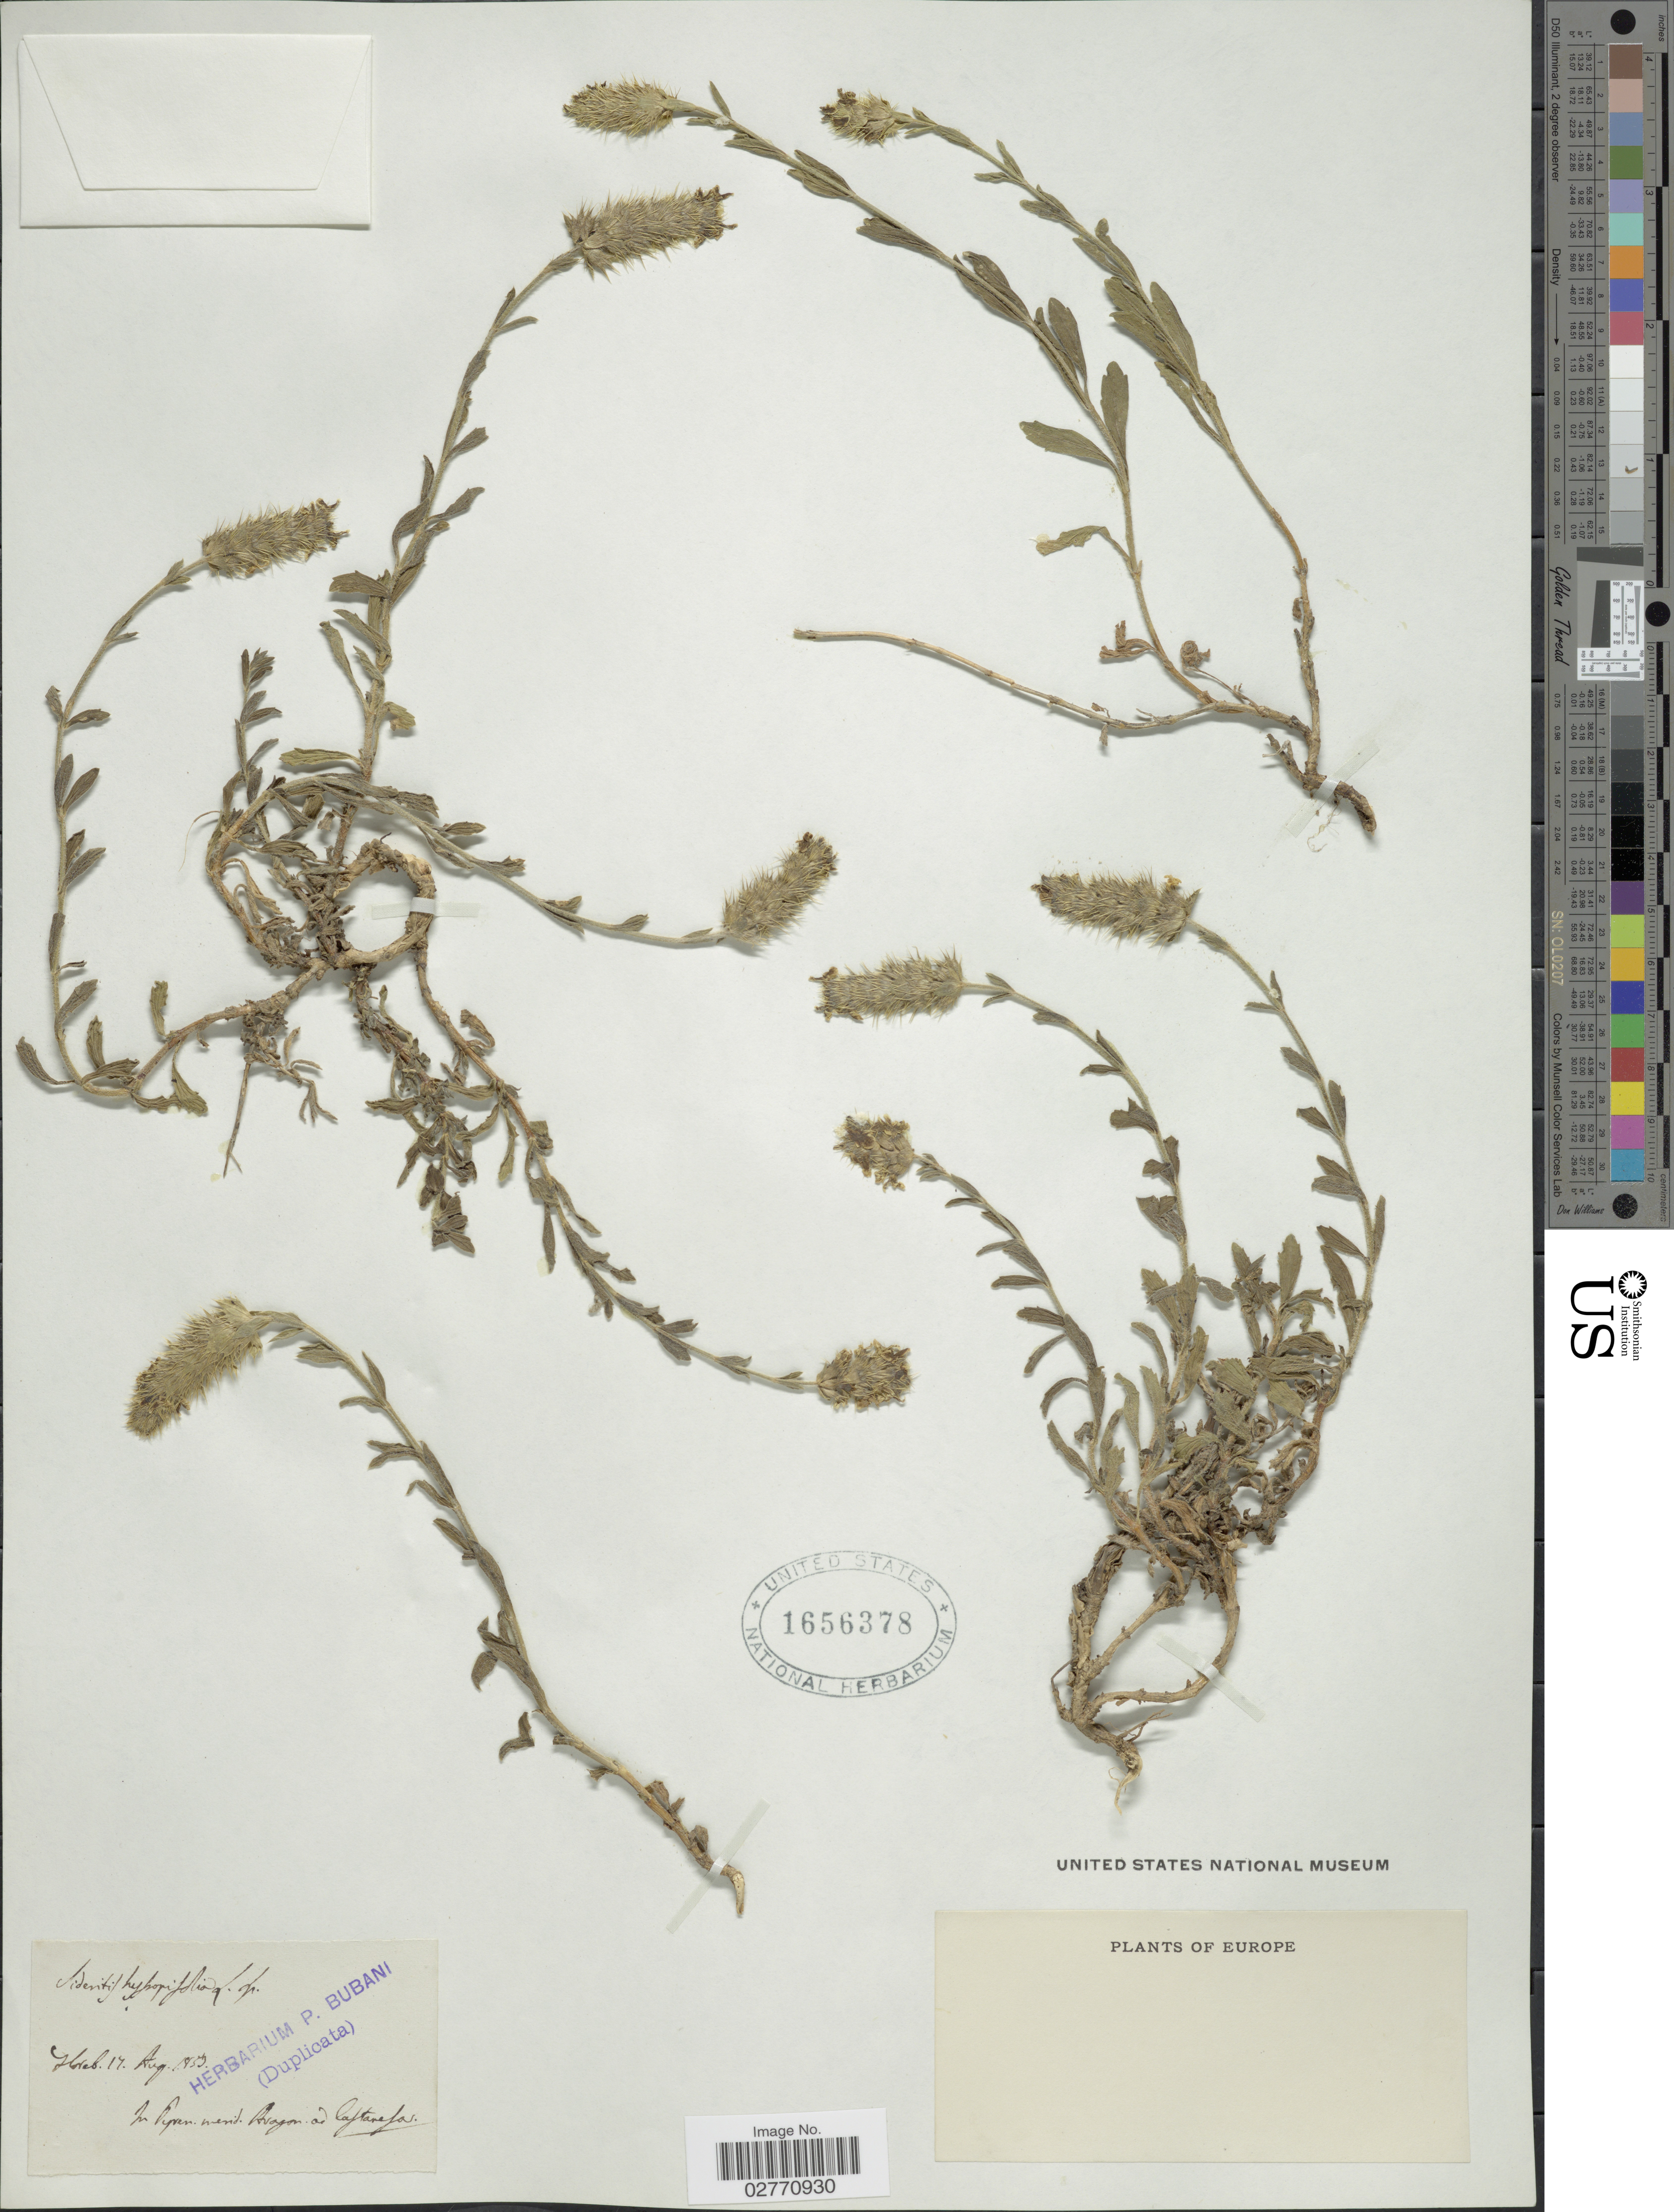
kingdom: Plantae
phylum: Tracheophyta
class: Magnoliopsida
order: Lamiales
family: Lamiaceae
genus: Sideritis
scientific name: Sideritis hyssopifolia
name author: L.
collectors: ex herb. P. Bubani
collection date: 1953-08-17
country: Spain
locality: Europe. In Pyren. Avagon ad laftanefos.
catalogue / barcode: US 1656378